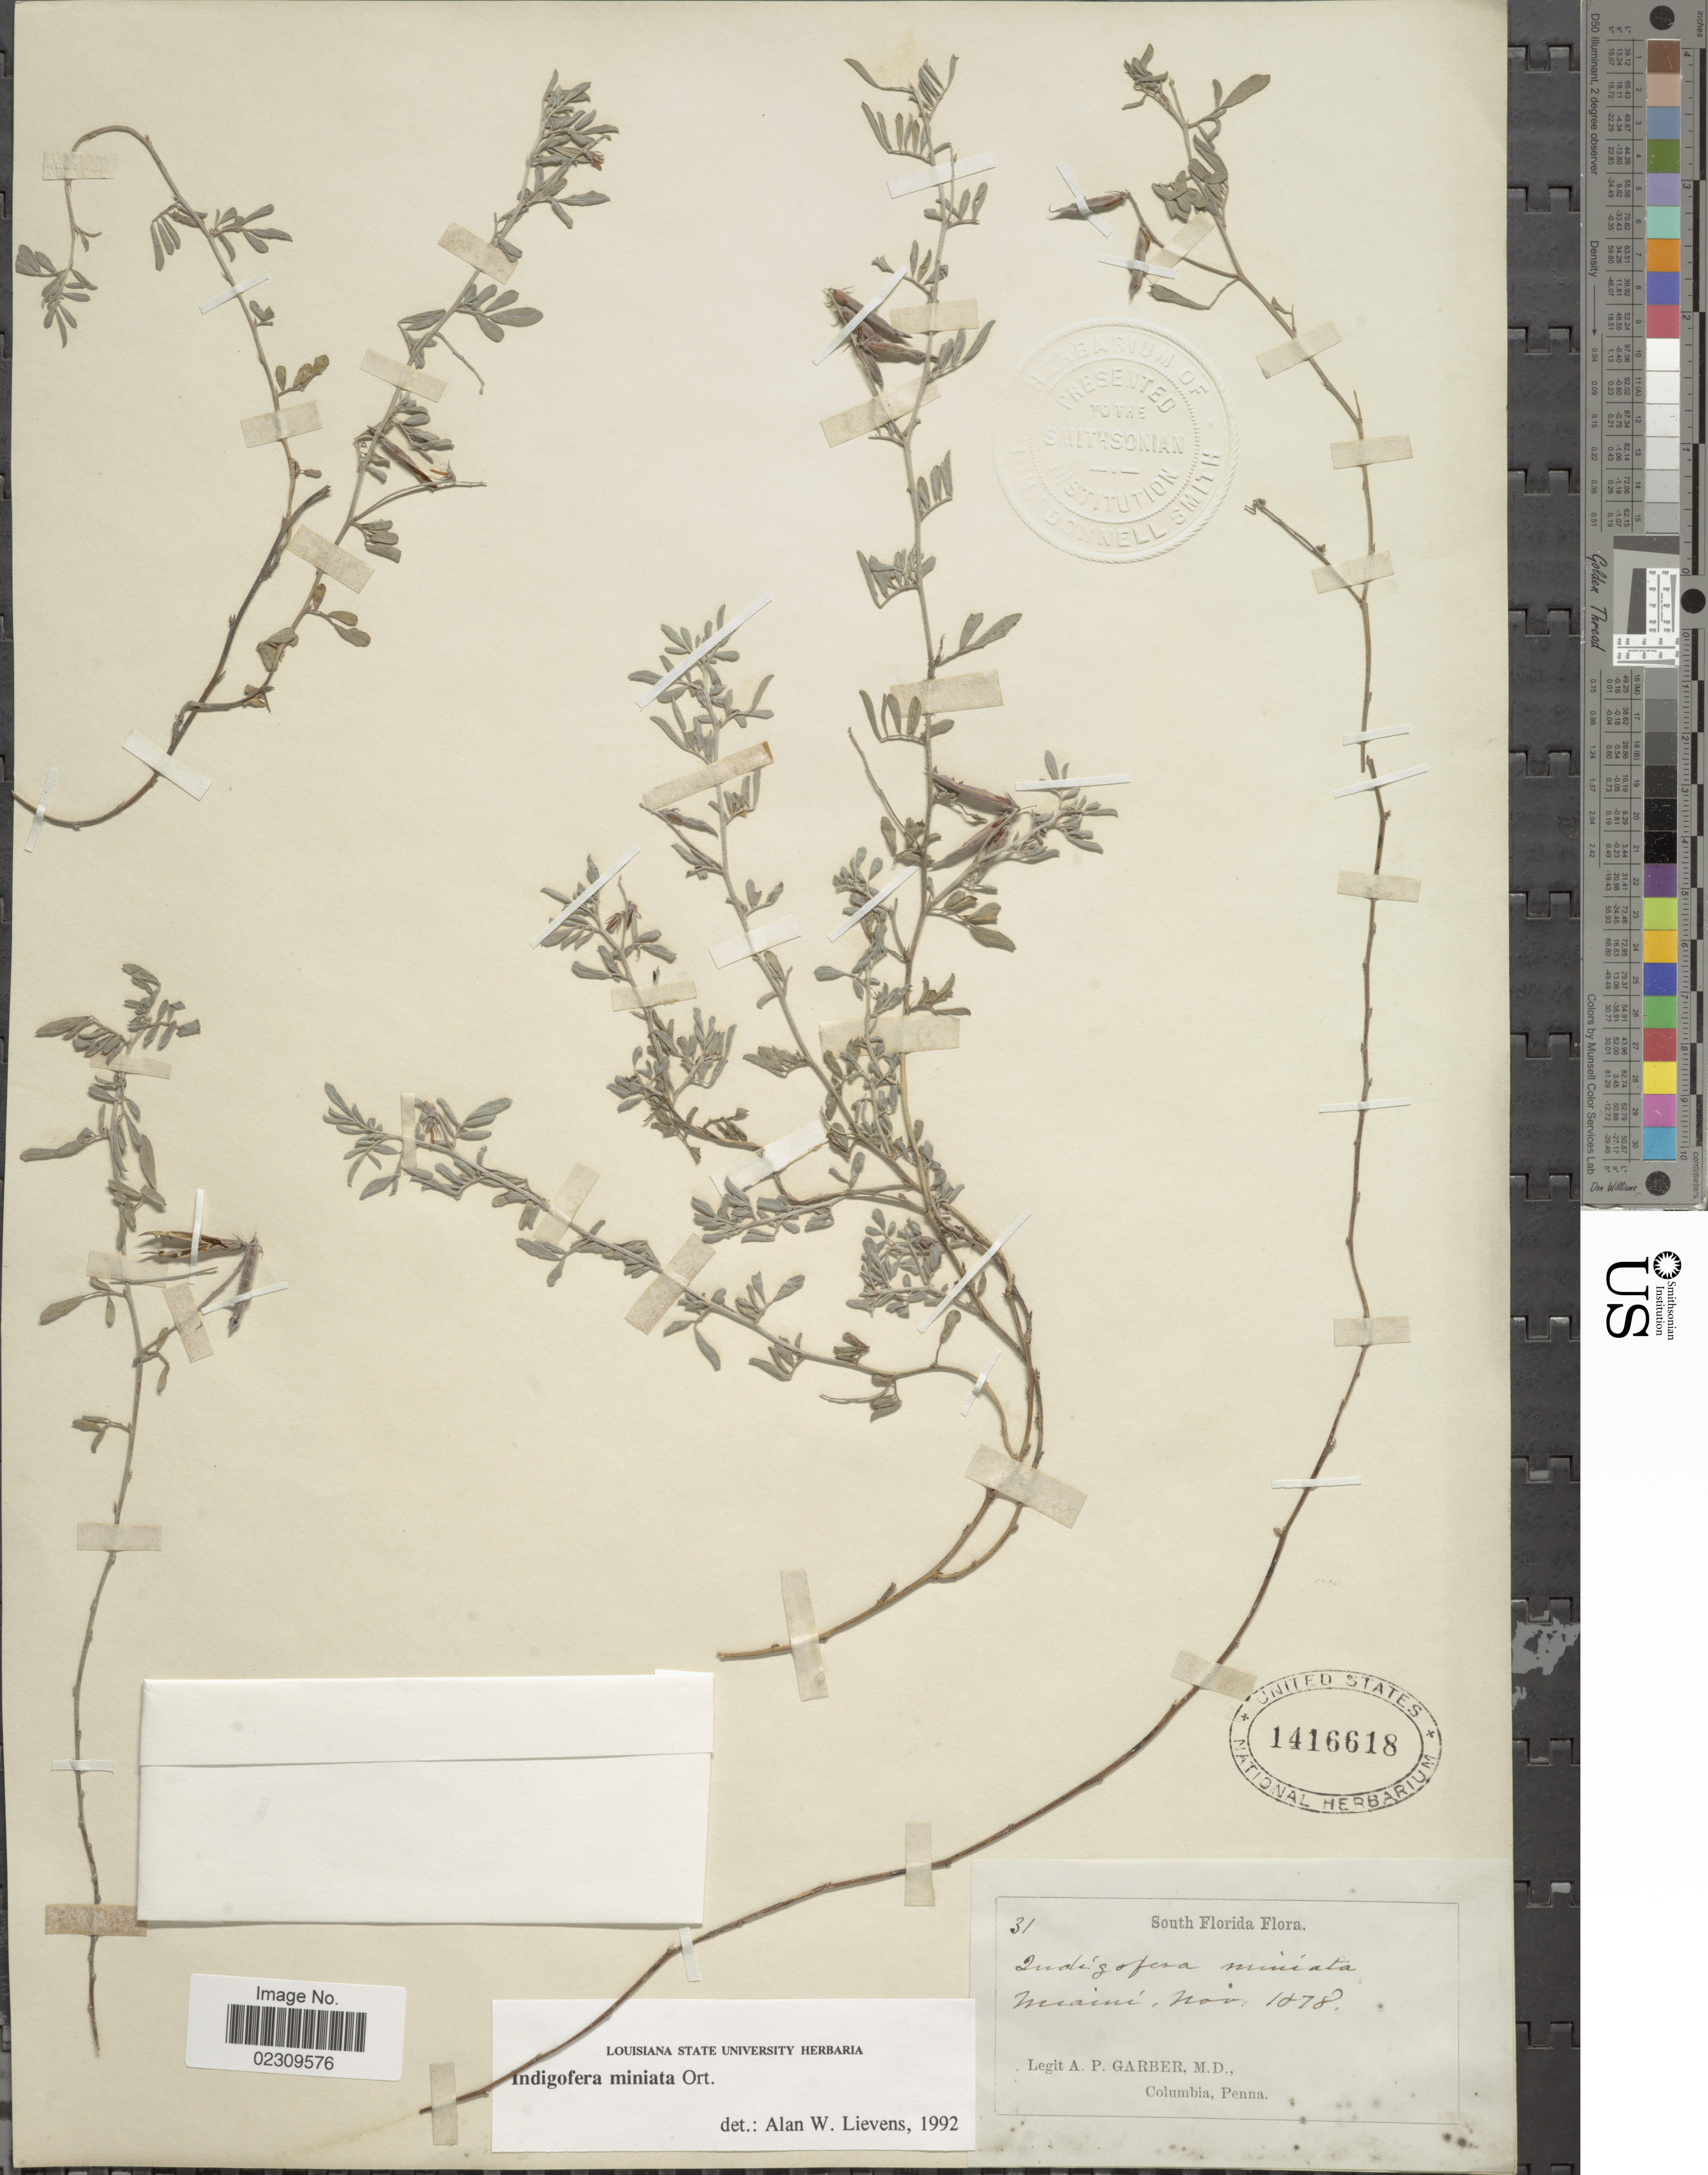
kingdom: Plantae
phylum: Tracheophyta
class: Magnoliopsida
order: Fabales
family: Fabaceae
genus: Indigofera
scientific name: Indigofera miniata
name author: Orteg.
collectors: A. P. Garber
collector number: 31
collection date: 1878-11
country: United States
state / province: Florida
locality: South Florida. Miami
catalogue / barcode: US 1416618